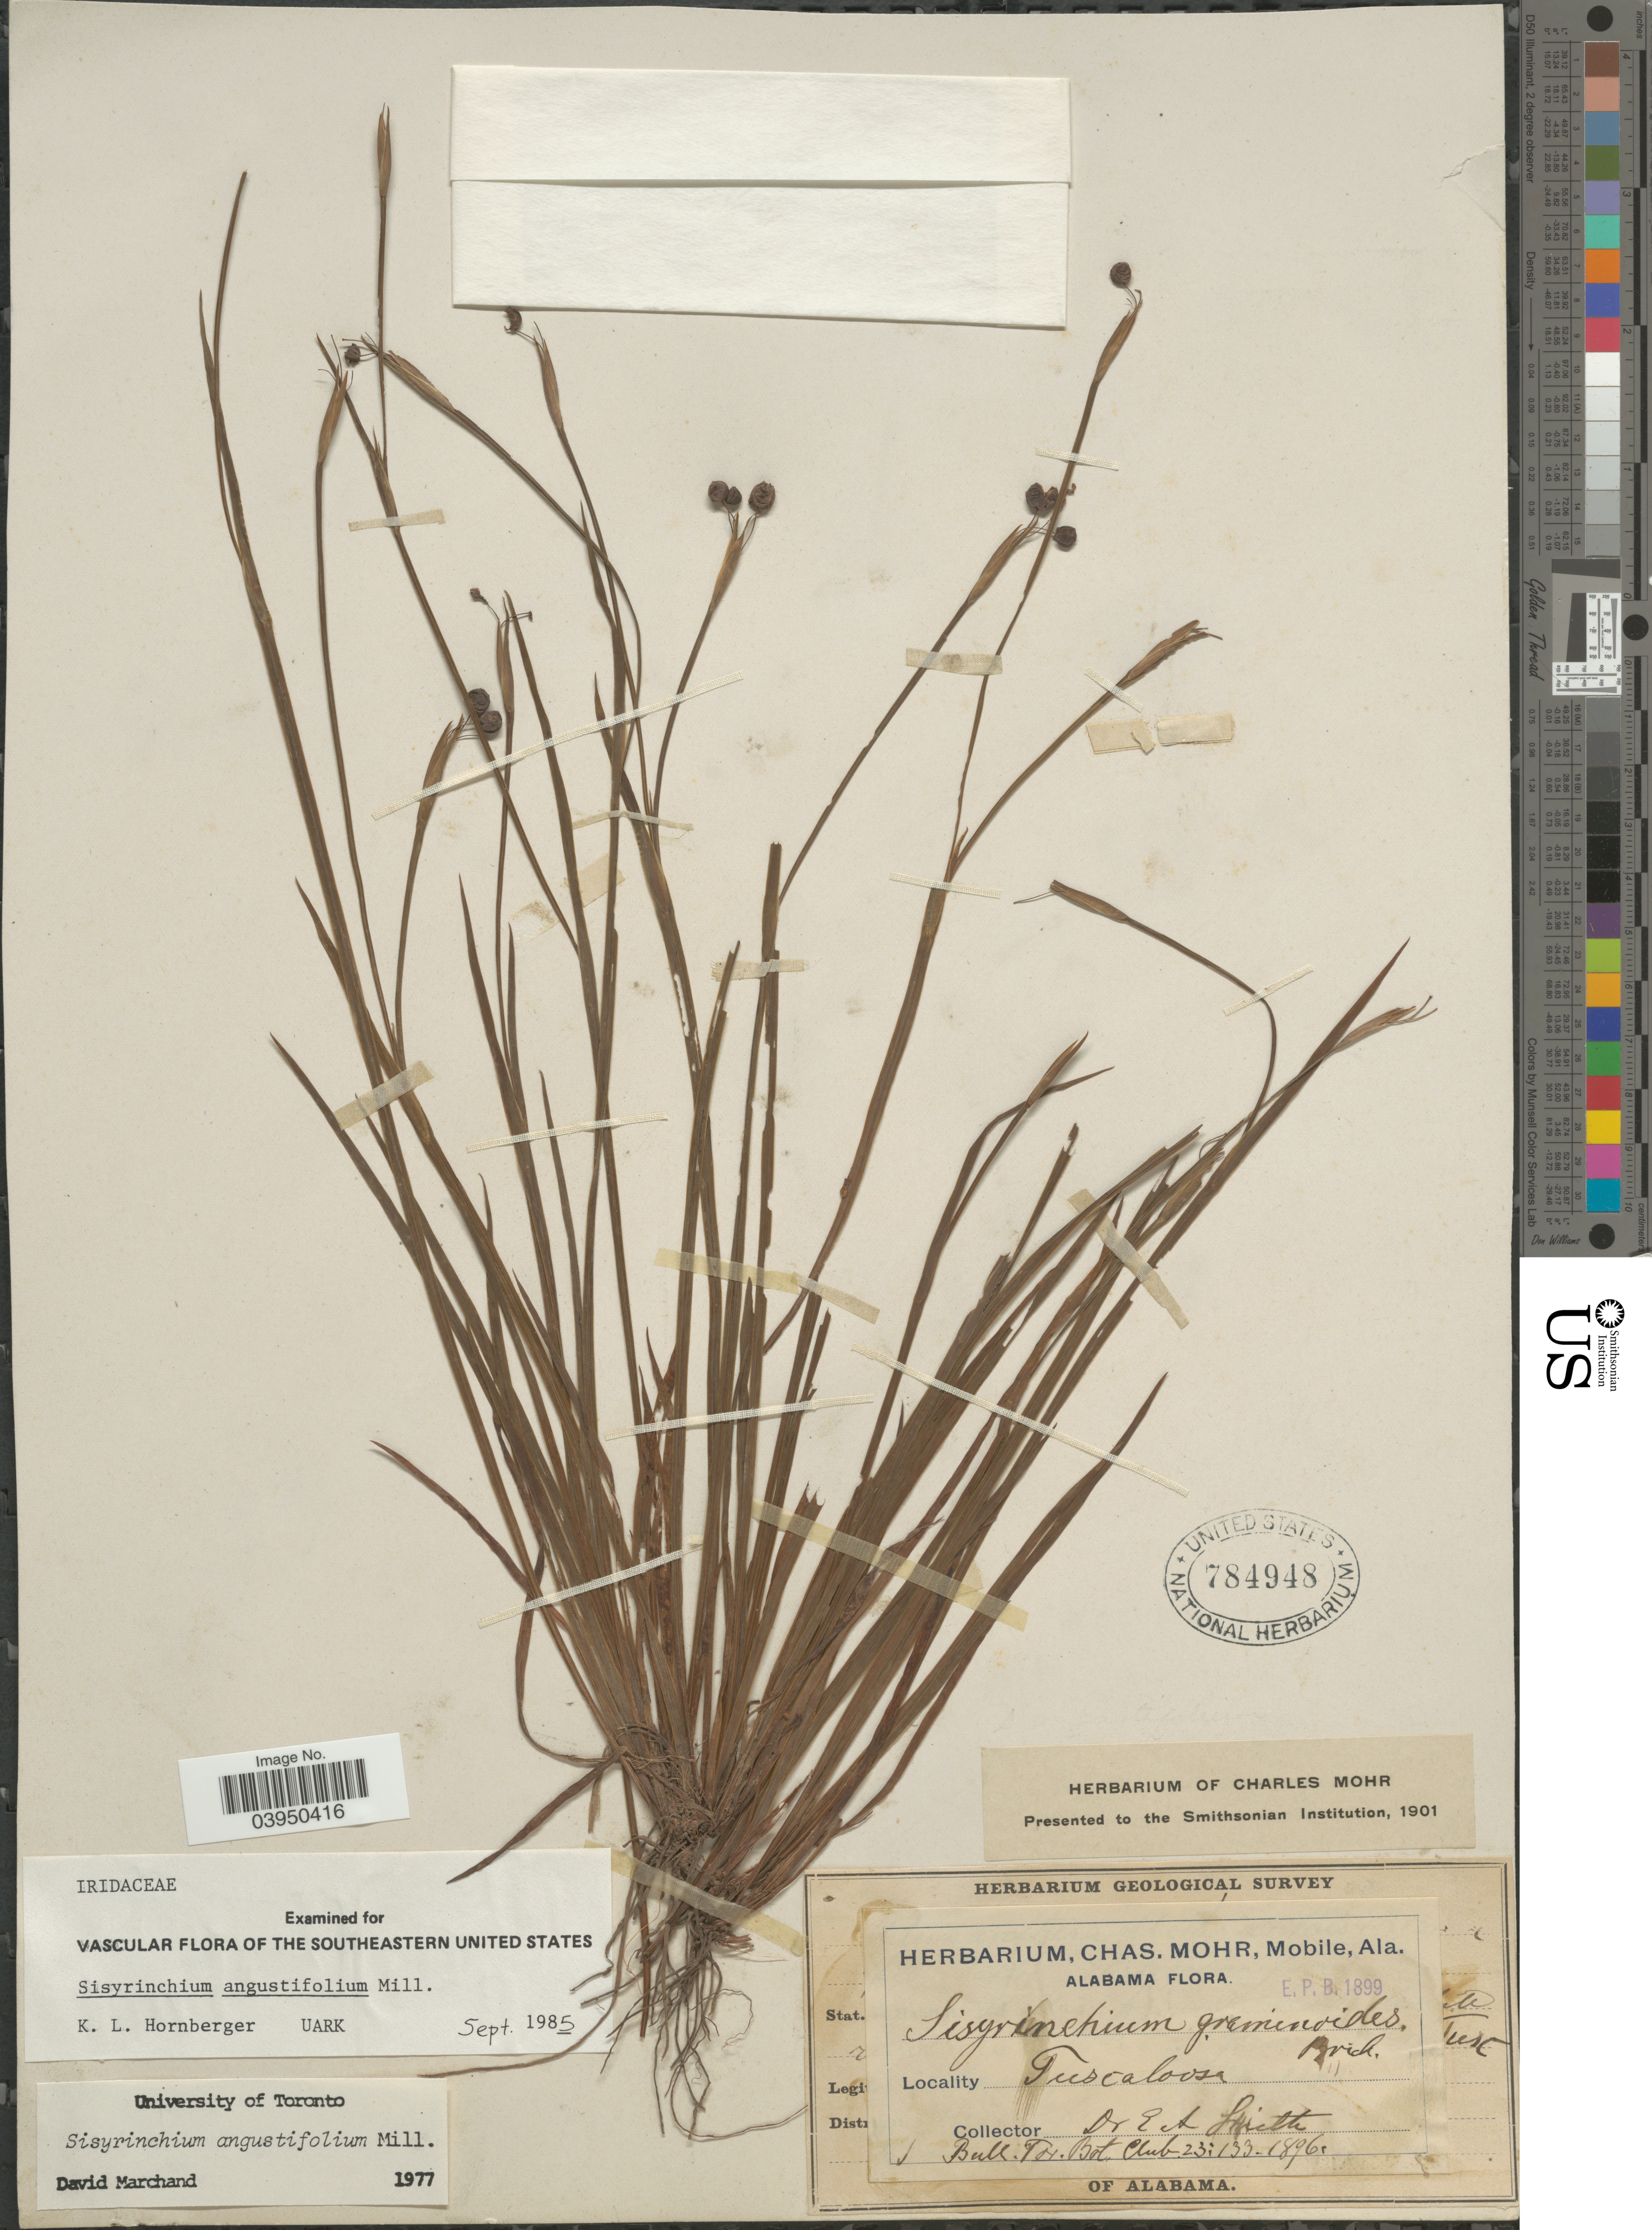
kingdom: Plantae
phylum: Tracheophyta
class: Liliopsida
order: Asparagales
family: Iridaceae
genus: Sisyrinchium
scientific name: Sisyrinchium angustifolium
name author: Mill.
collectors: E. A. Smith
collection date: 1896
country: United States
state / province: Alabama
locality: Tuscaloosa.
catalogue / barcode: US 784948